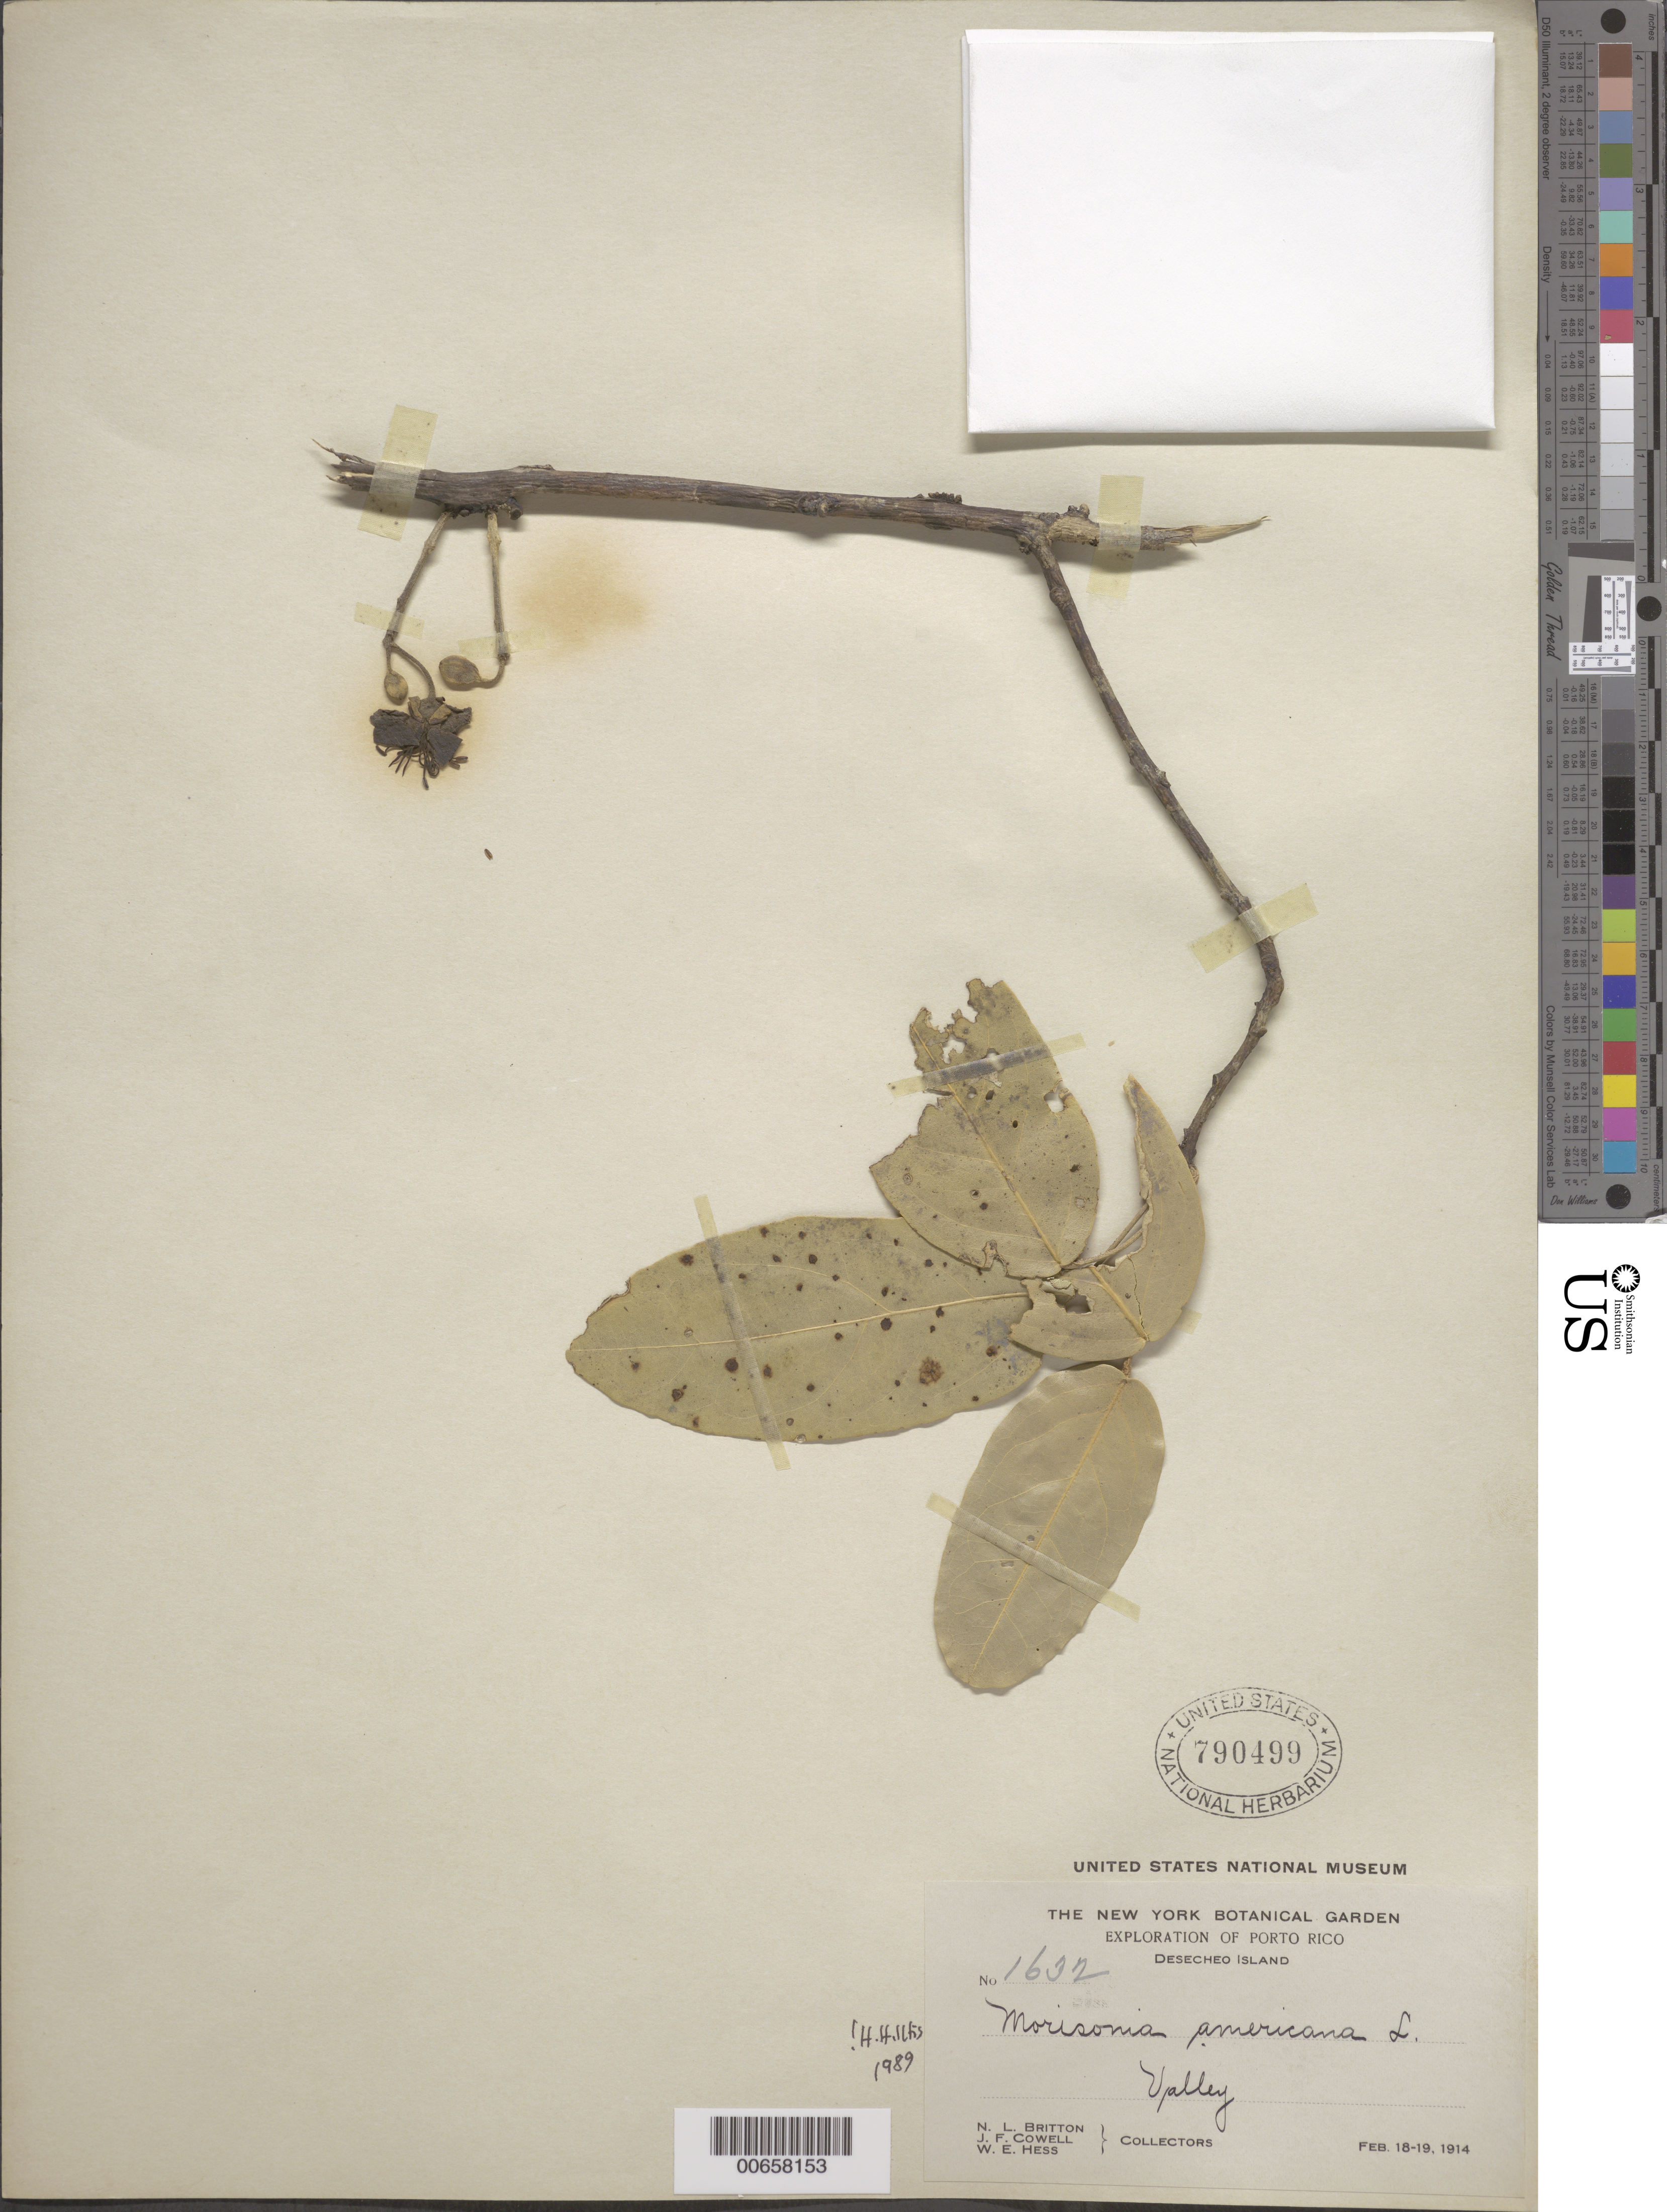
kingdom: Plantae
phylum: Tracheophyta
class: Magnoliopsida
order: Brassicales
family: Capparaceae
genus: Morisonia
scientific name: Morisonia americana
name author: L.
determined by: Iltis, Hugh Hellmut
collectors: N. Britton, J. F. Cowell & W. Hess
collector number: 1632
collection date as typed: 18 Feb 1914 and 19 Feb 1914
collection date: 1914-02-18,1914-02-19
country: Puerto Rico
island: Desecheo Island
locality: Valley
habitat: Valley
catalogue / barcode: US 790499